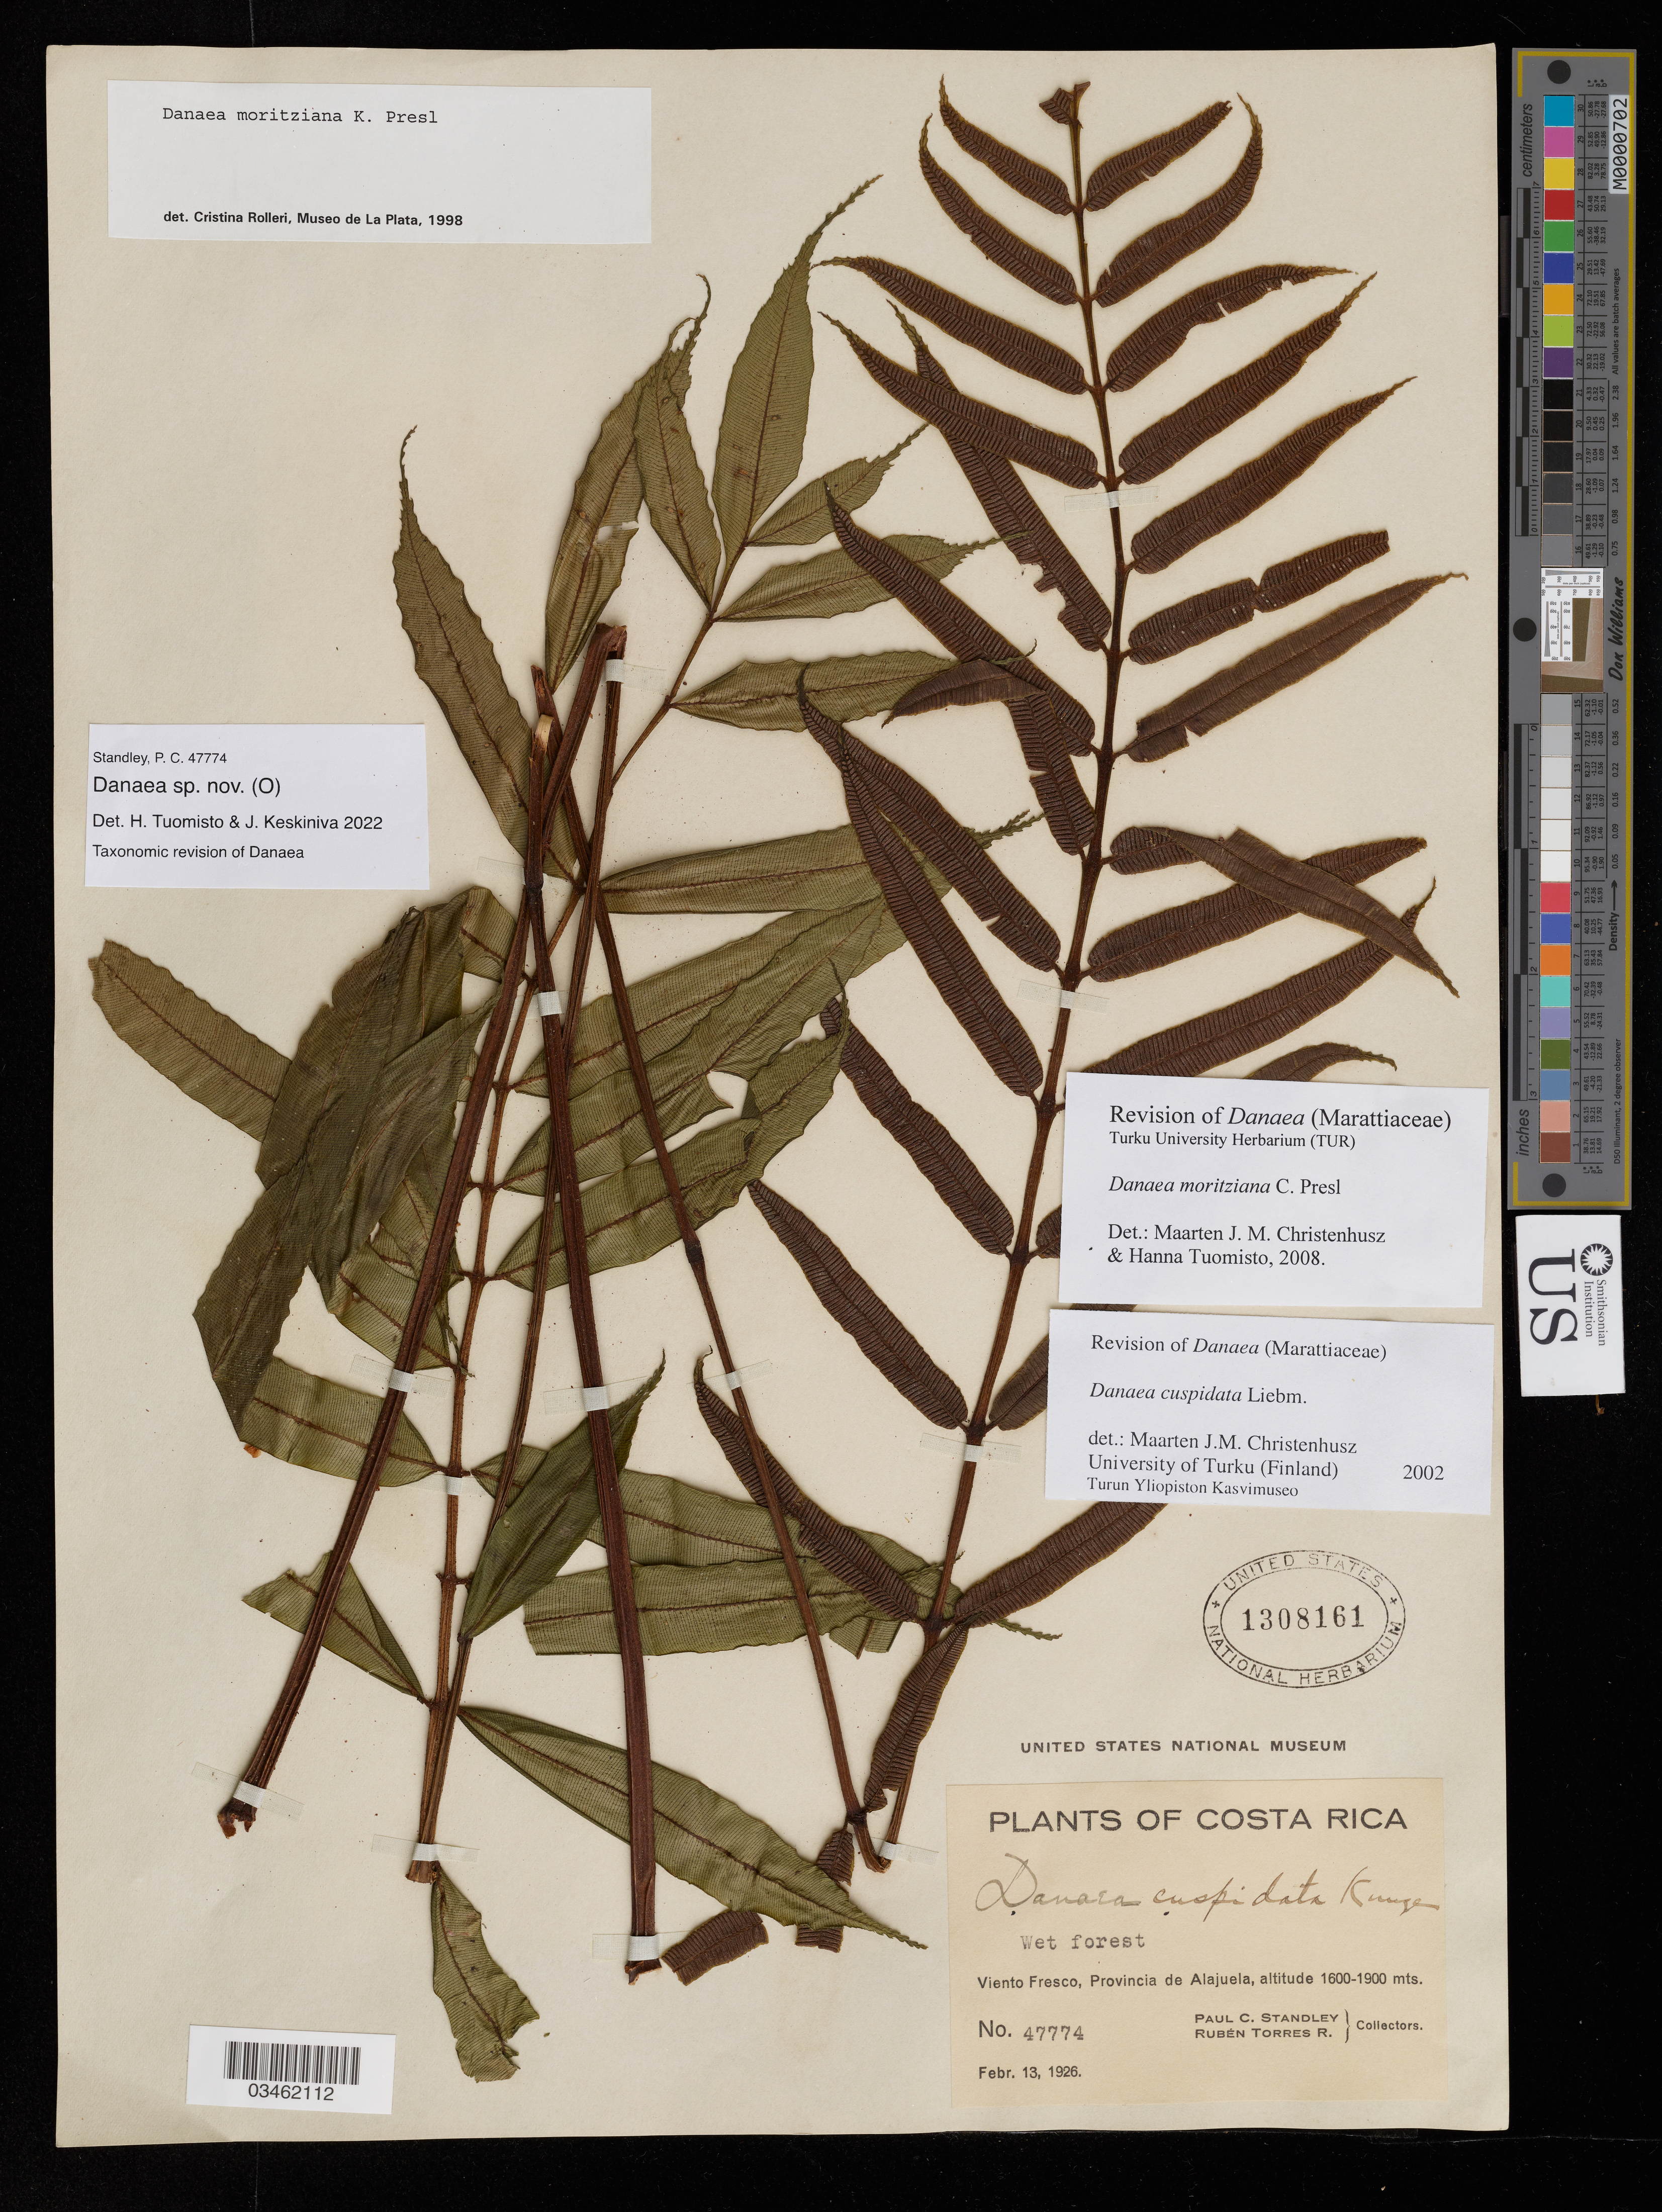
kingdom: Plantae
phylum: Tracheophyta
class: Polypodiopsida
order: Marattiales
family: Marattiaceae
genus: Danaea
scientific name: Danaea sp.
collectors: P. C. Standley & R. Torres R.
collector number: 47774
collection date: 1926-02-13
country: Costa Rica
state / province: Alajuela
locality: Viento Fresco.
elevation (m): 1600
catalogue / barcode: US 1308161